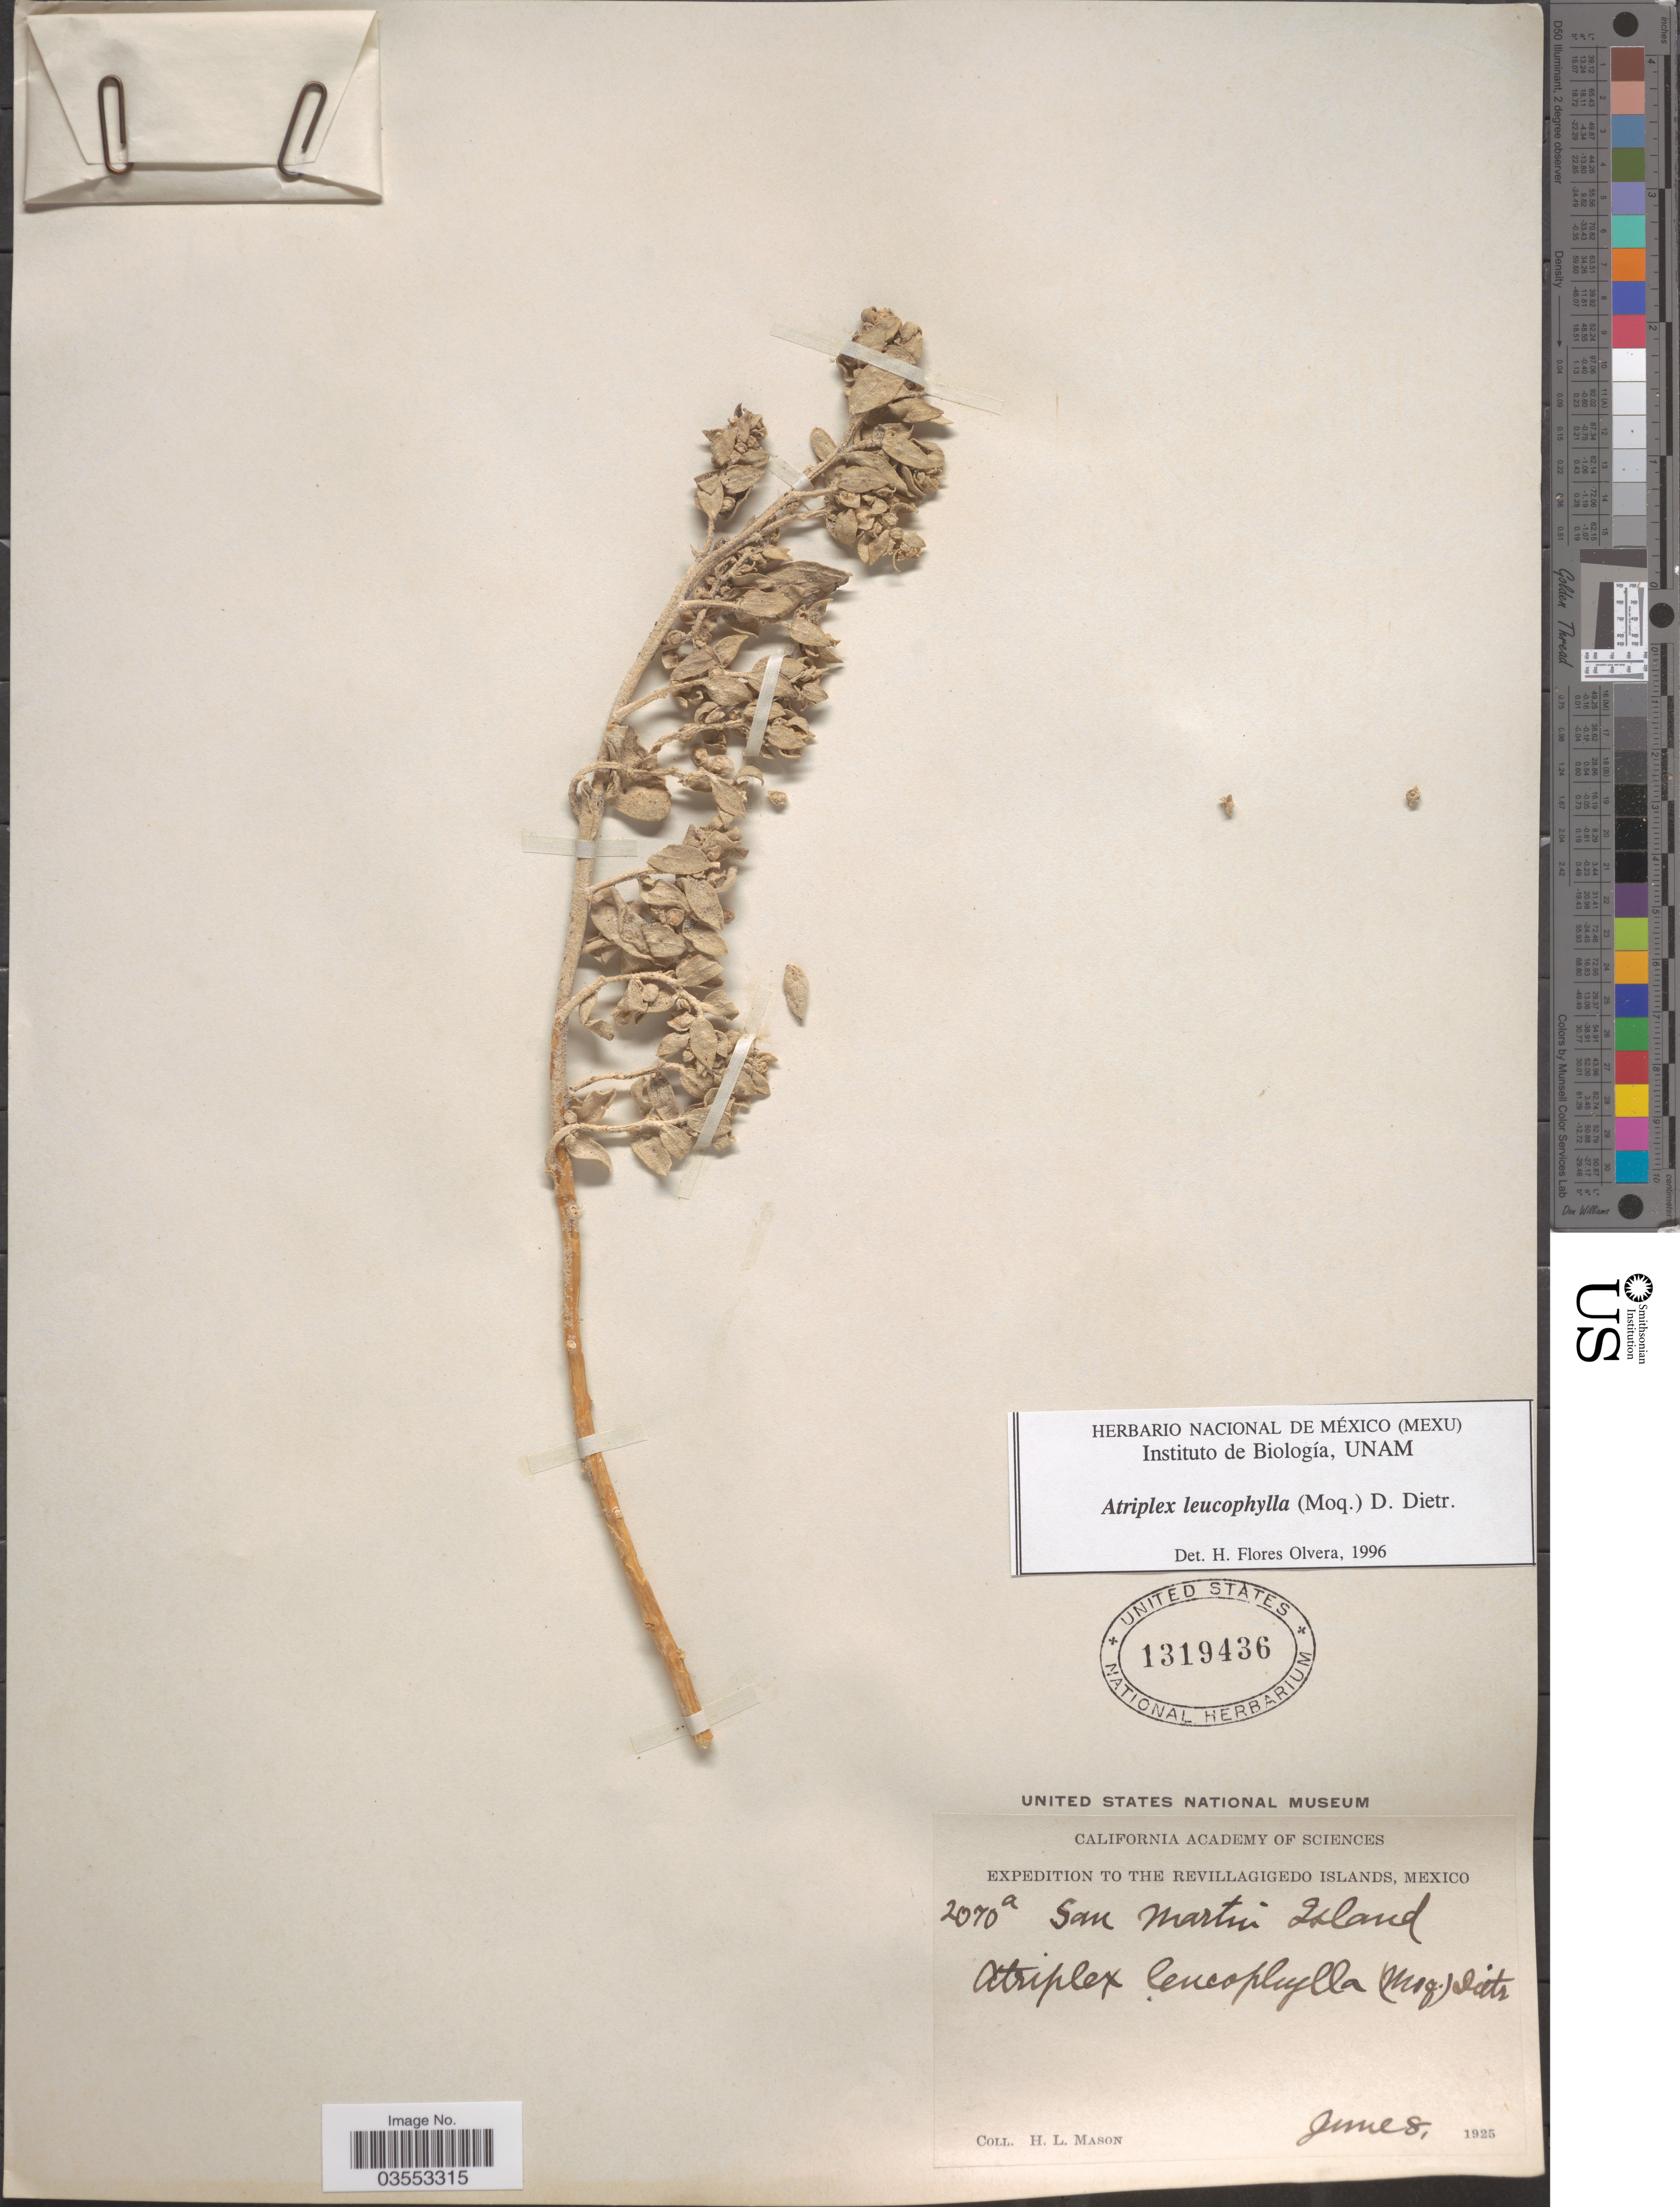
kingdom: Plantae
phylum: Tracheophyta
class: Magnoliopsida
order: Caryophyllales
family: Amaranthaceae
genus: Atriplex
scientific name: Atriplex leucophylla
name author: (Moq.) D. Dietr.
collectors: H. L. Mason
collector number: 2070a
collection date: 1925-06-08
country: Mexico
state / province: Colima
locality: The Revillagigedo Islands. San Martin Island.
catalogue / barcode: US 1319436